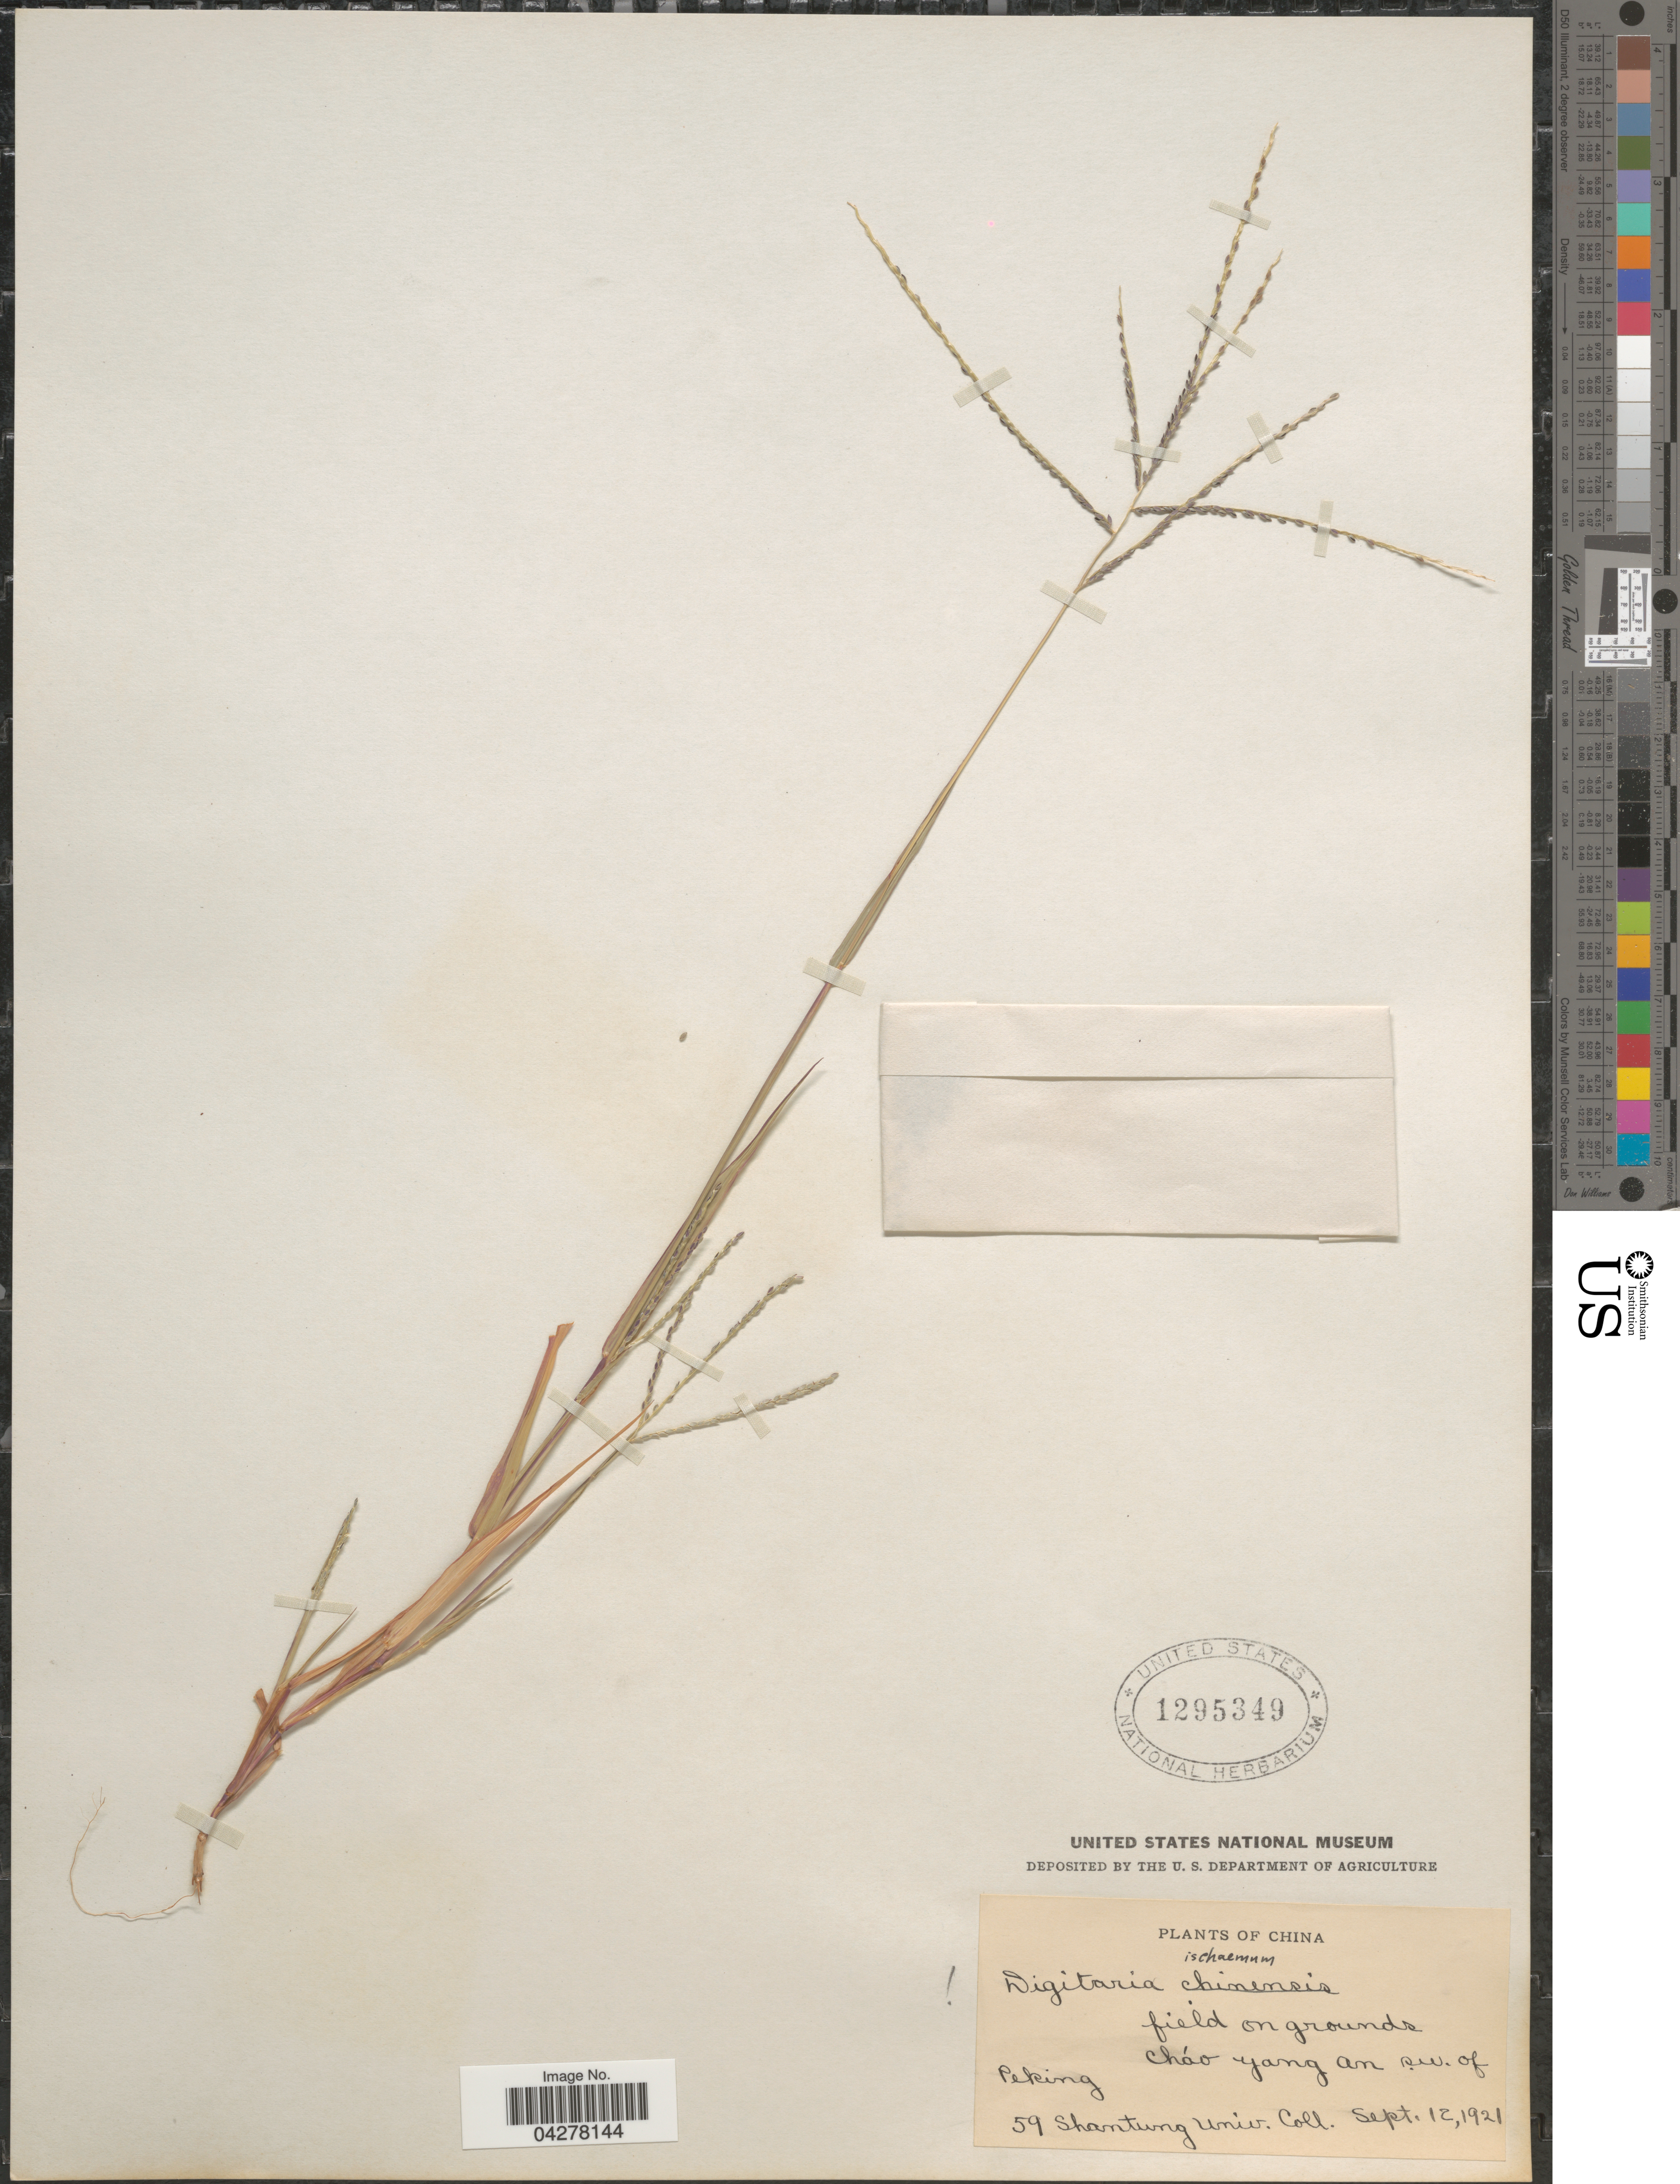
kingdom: Plantae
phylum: Tracheophyta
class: Liliopsida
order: Poales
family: Poaceae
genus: Digitaria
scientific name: Digitaria ischaemum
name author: (Schreber) Schreber ex Muhl.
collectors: Shantung University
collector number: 59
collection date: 1921-09-12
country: China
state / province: Beijing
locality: Field on grounds cháo yang an s.w. of Peking.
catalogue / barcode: US 1295349